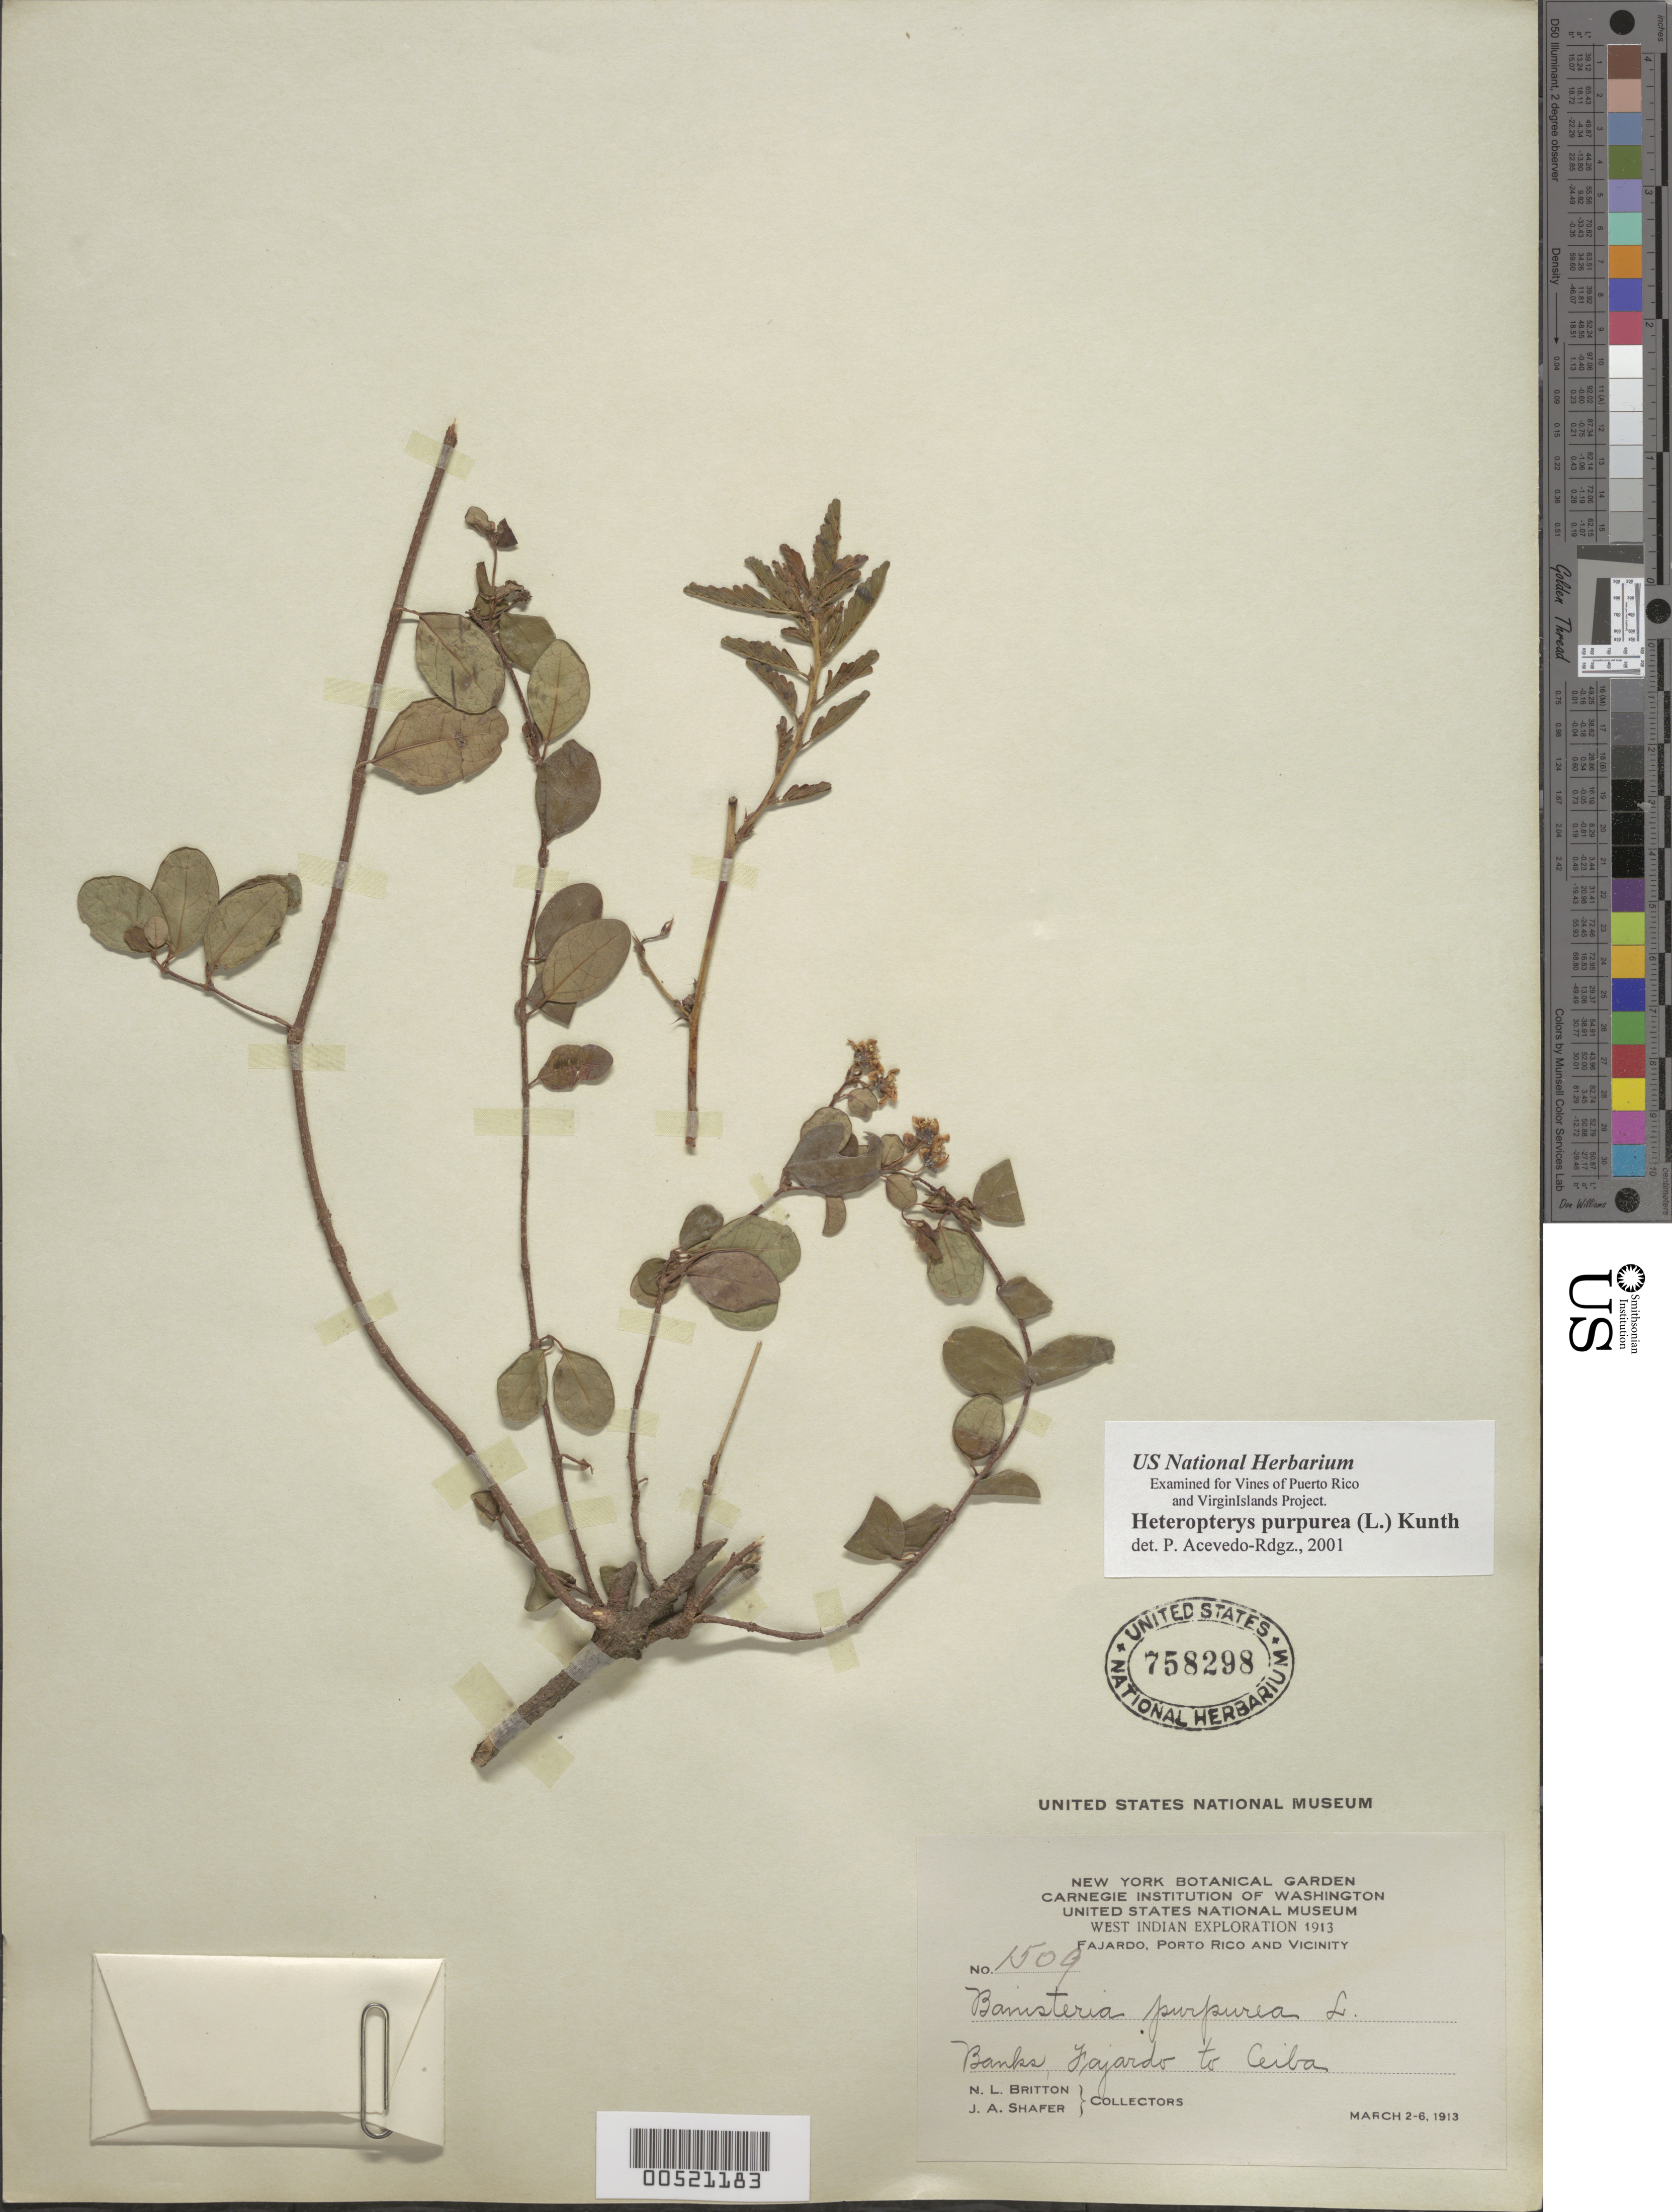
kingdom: Plantae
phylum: Tracheophyta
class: Magnoliopsida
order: Malpighiales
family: Malpighiaceae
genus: Heteropterys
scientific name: Heteropterys purpurea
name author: (L.) Kunth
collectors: N. Britton & J. A. Shafer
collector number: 1509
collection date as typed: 02 Mar 1913 to 06 Mar 1913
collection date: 1913-03-02/1913-03-06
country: Puerto Rico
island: Greater Antilles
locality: Fajardo to Ceiba. Banks.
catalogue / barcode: US 758298